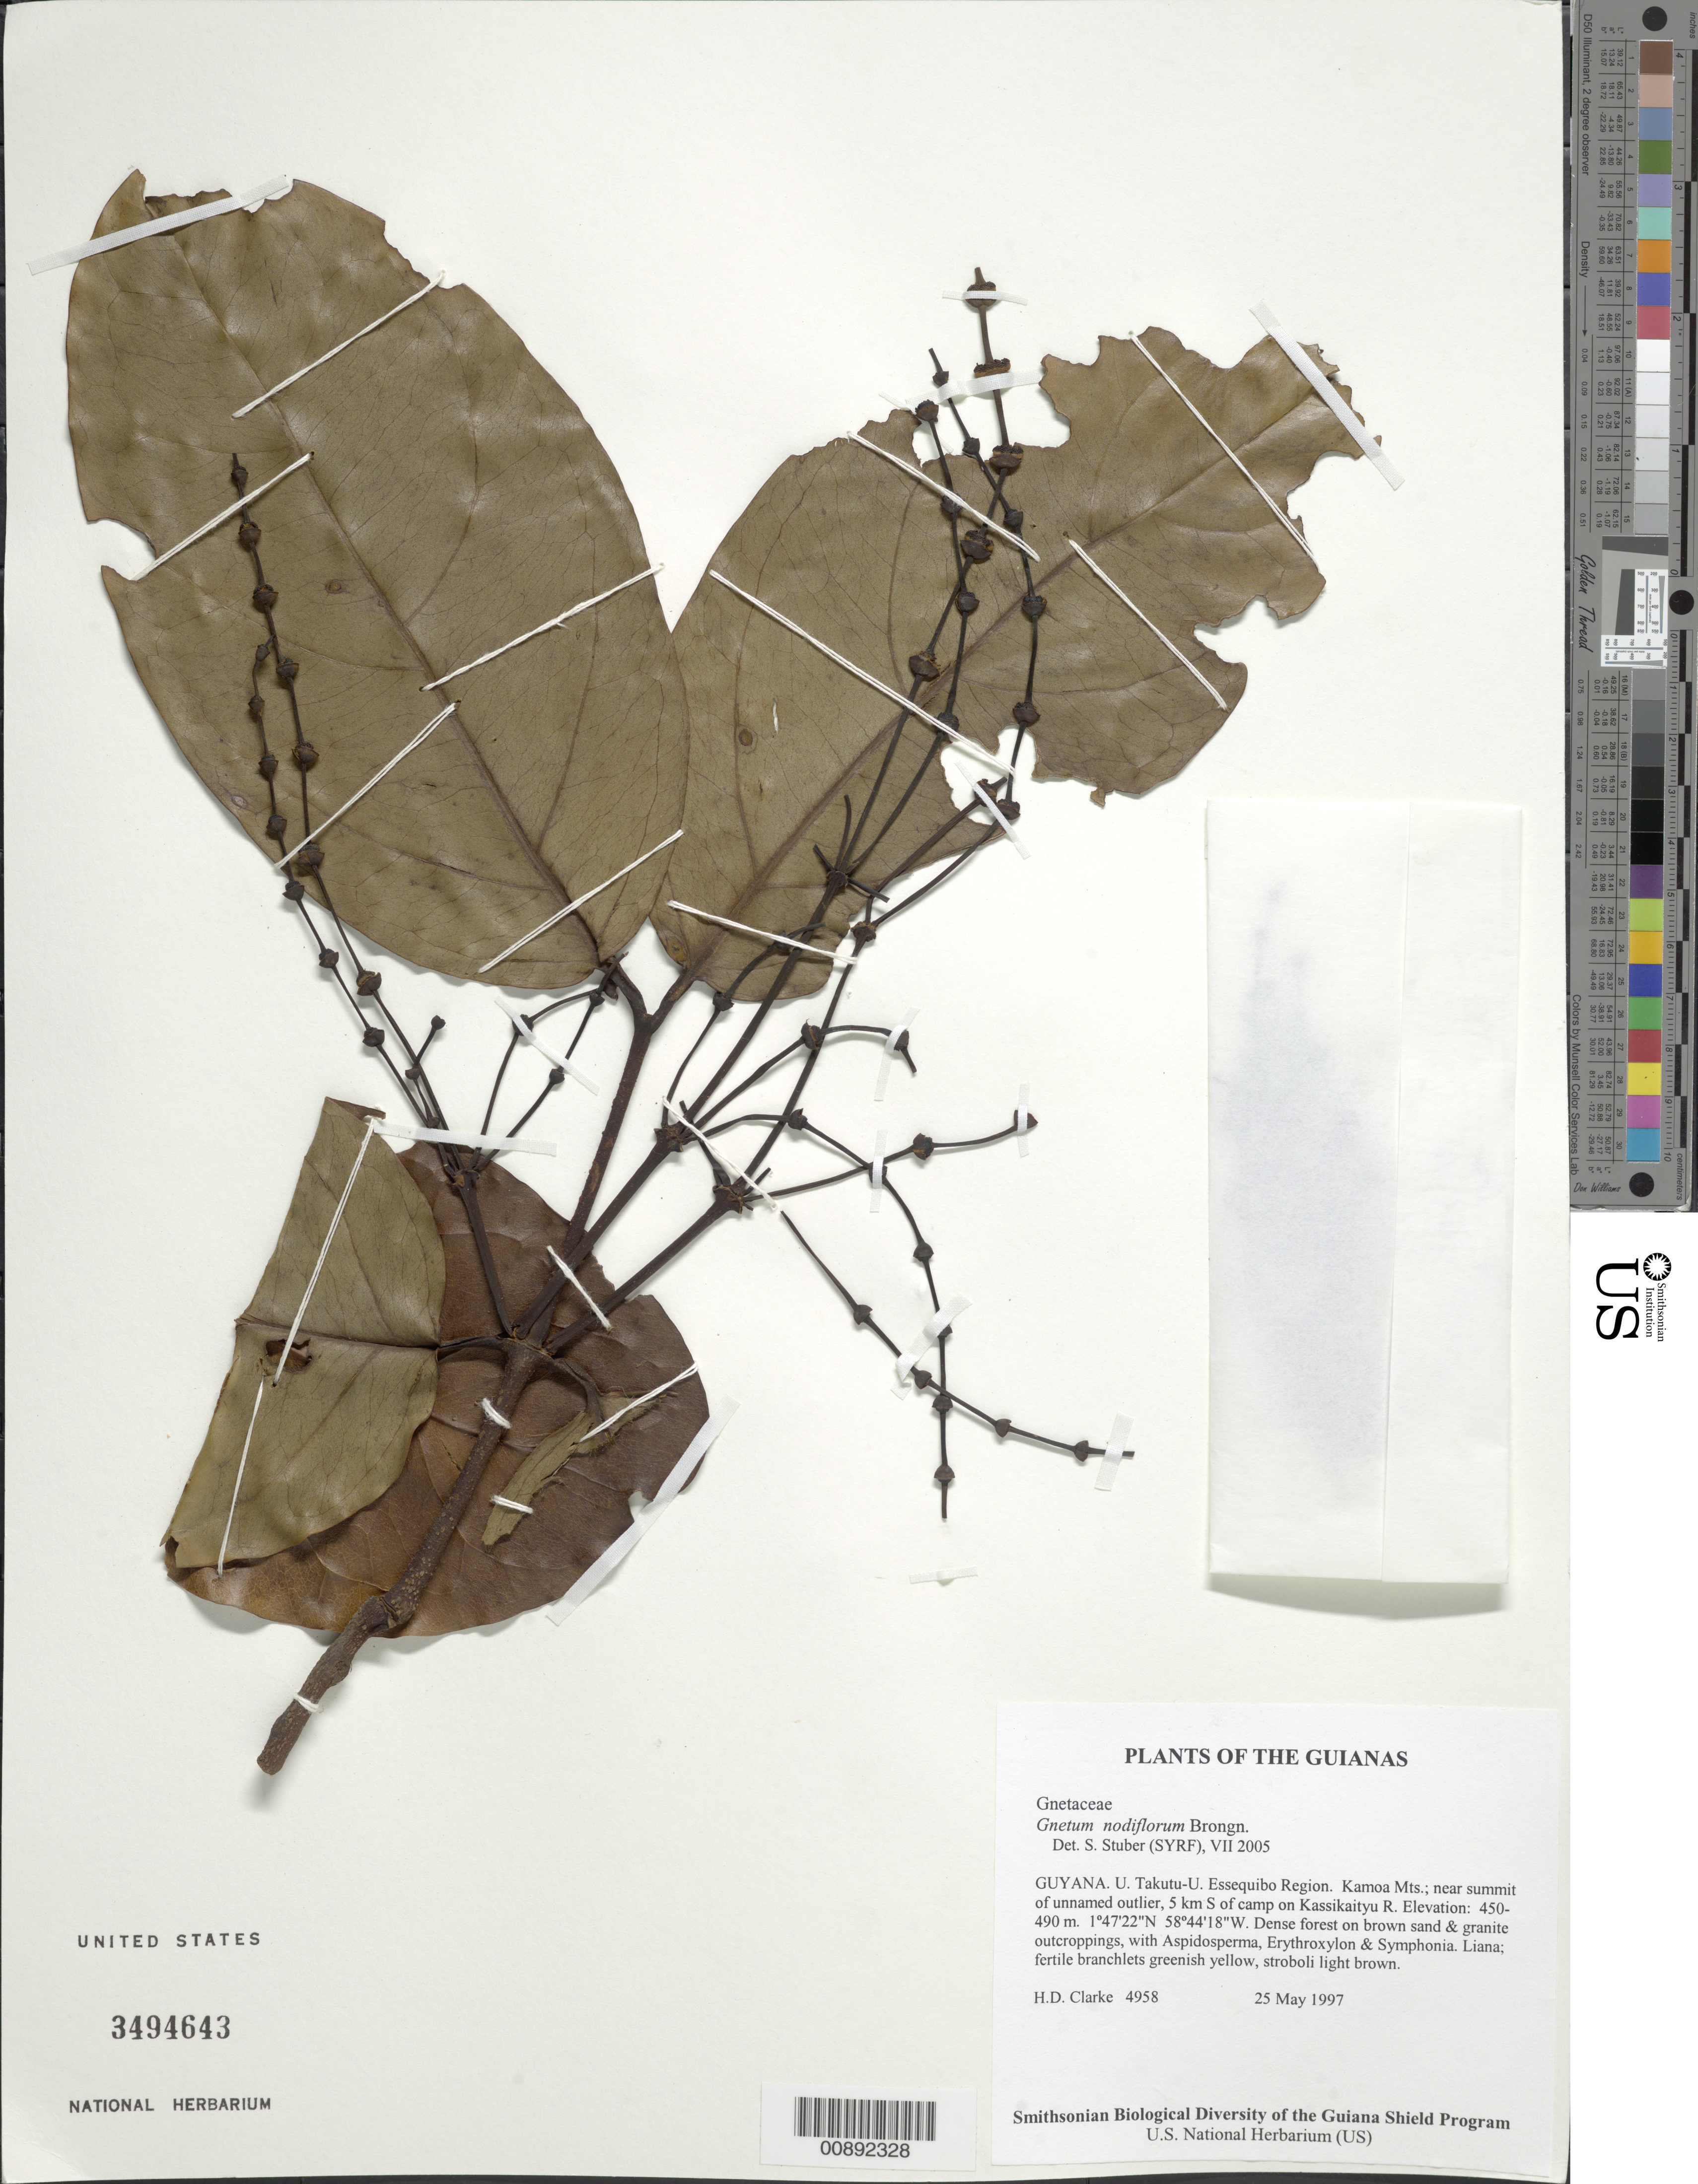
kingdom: Plantae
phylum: Tracheophyta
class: Gnetopsida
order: Gnetales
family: Gnetaceae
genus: Gnetum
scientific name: Gnetum nodiflorum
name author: Brongn.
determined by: Stuber, S.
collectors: H. D. Clarke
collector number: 4958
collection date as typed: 25 May 1997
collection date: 1997-05-25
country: Guyana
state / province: U. Takutu-U. Essequibo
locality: Kamoa Mts.; near summit of unnamed outlier, 5 km S of camp on Kassikaityu R.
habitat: Dense forest on brown sand & granite outcroppings, with Aspidosperma, Erythroxylum & Symphonia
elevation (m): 450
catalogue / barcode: US 3494643